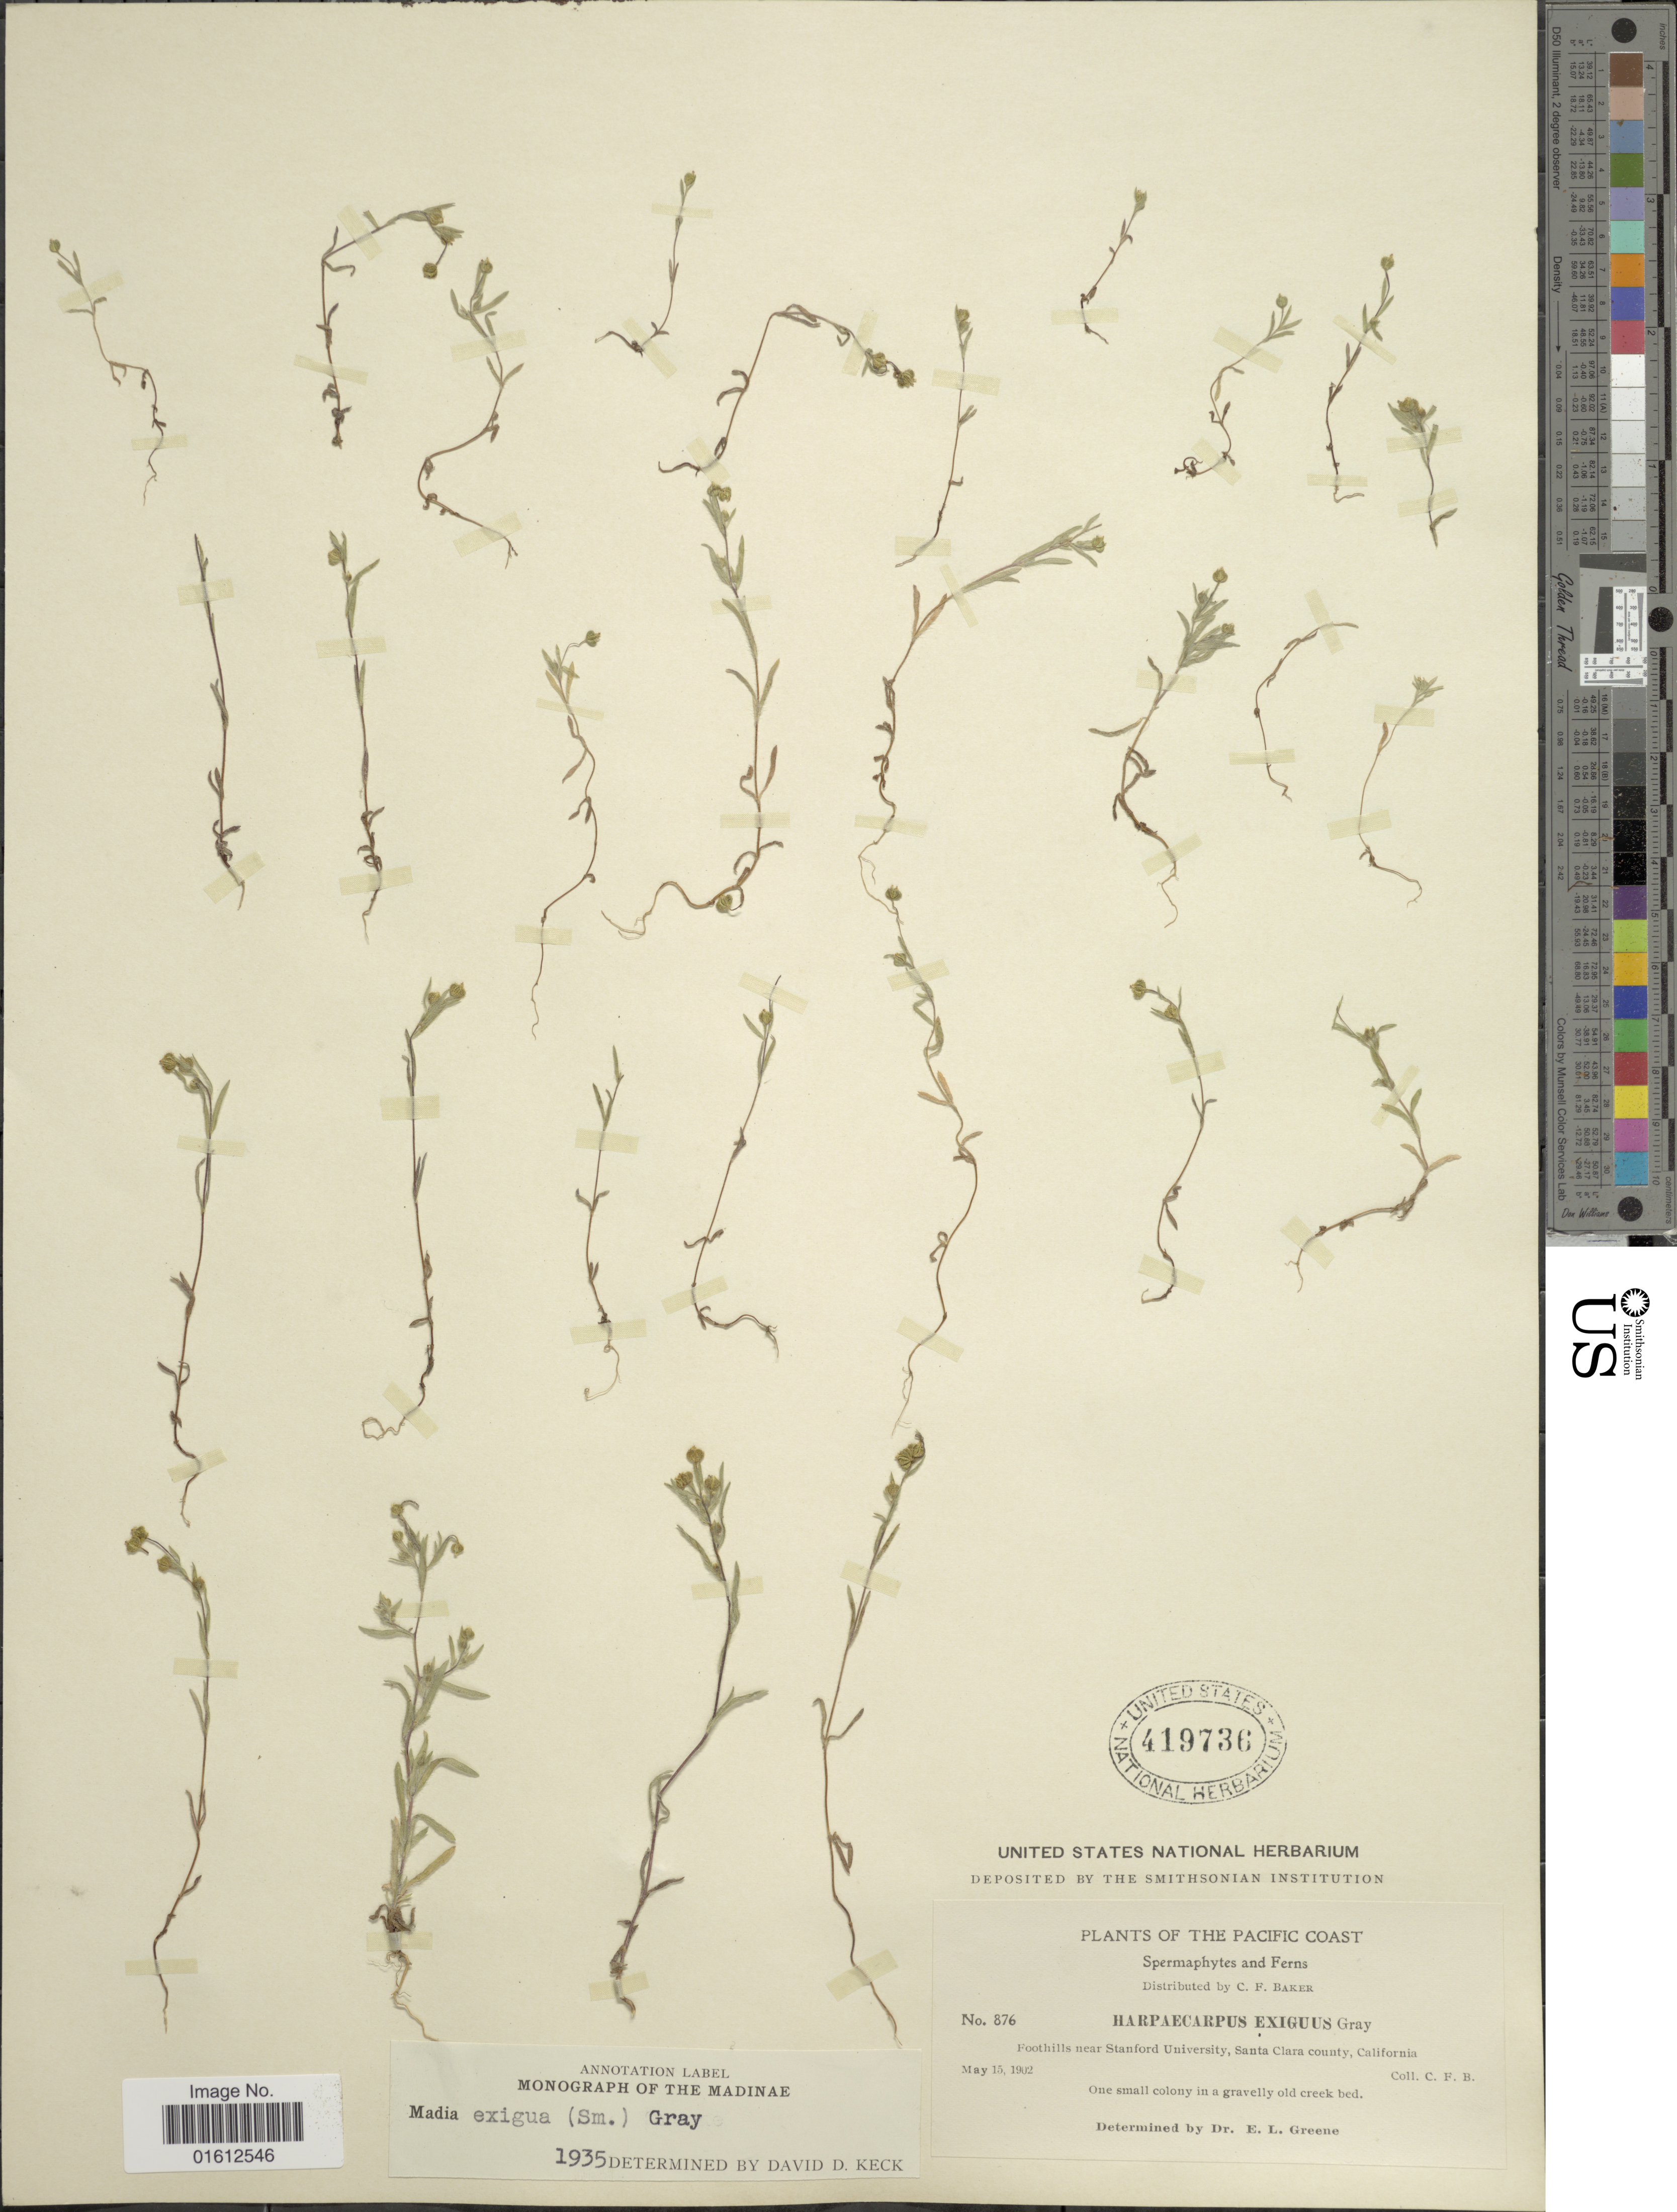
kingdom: Plantae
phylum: Tracheophyta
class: Magnoliopsida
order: Asterales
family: Asteraceae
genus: Madia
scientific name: Madia exigua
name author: (Sm.) A. Gray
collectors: C. F. Baker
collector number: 876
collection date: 1902-05-15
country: United States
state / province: California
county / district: Santa Clara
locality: Pacific Coast. Spermaphytes and Ferns. Foothills near Stanford University, Santa Clara county.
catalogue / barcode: US 419736